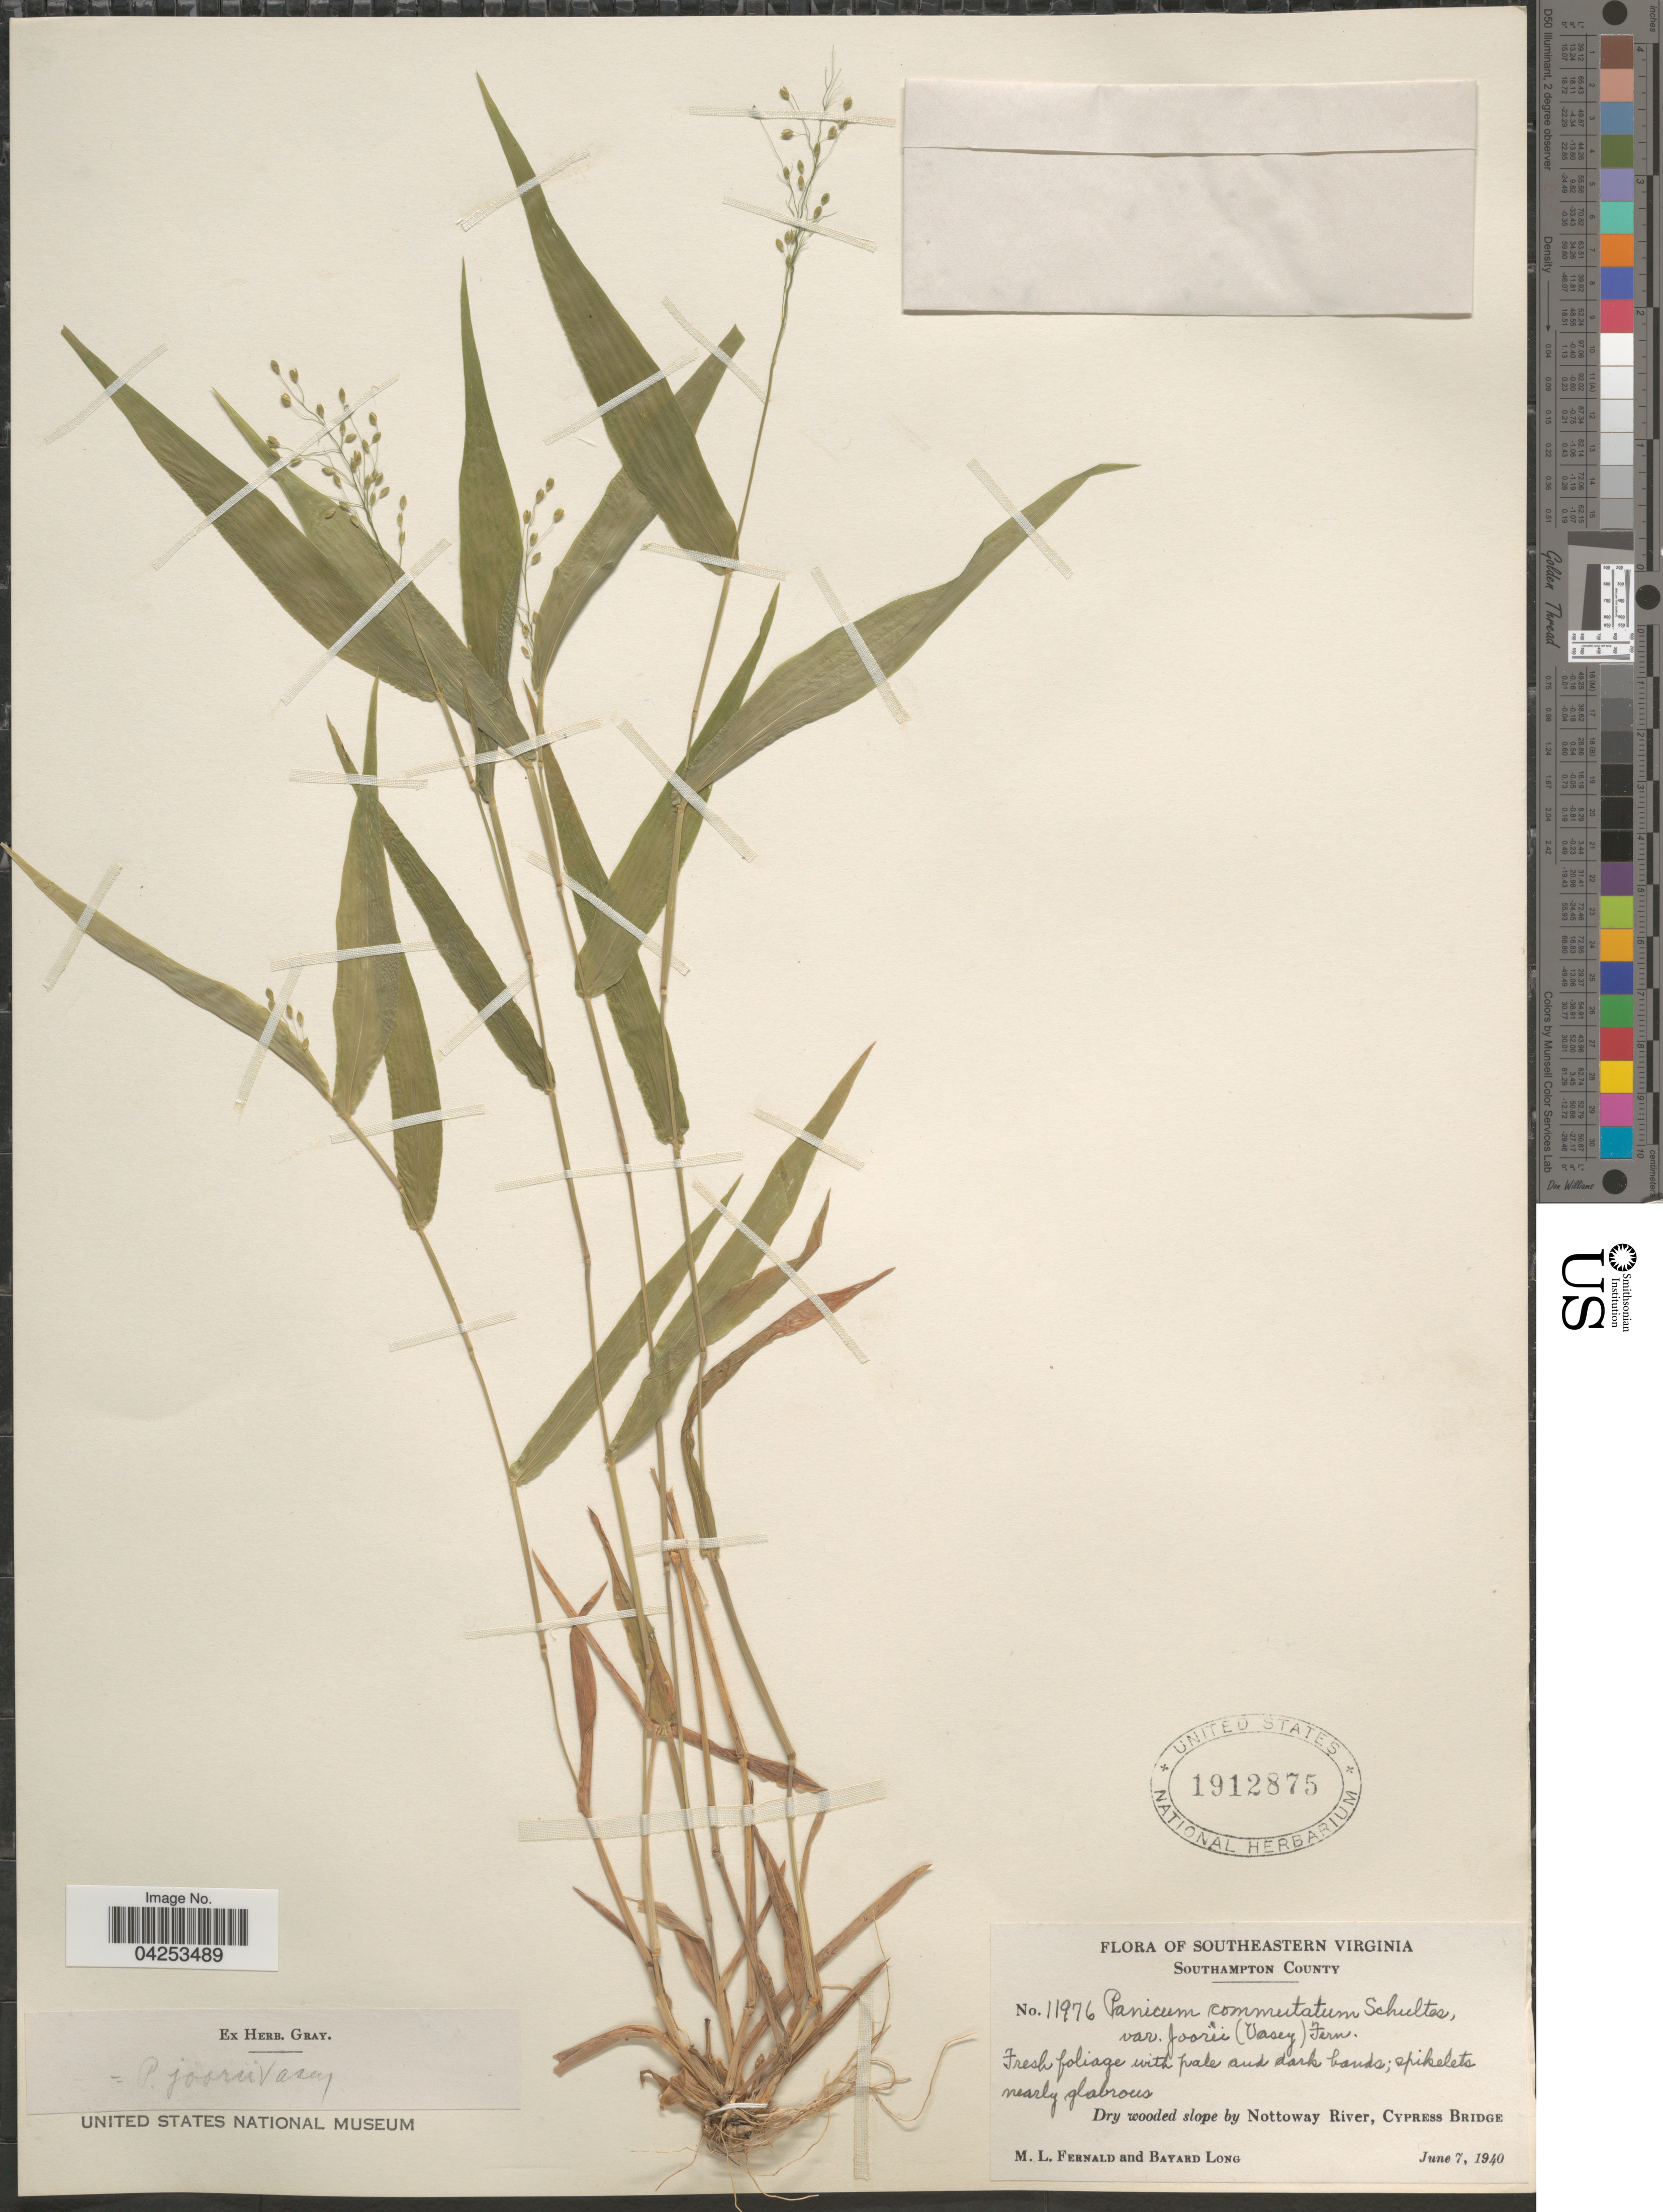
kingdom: Plantae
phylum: Tracheophyta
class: Liliopsida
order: Poales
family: Poaceae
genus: Dichanthelium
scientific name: Dichanthelium commutatum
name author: (Schult.) Gould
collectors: M. L. Fernald & B. Long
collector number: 11976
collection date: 1940-06-07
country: United States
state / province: Virginia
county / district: Southampton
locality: Southeastern Virginia. Southampton County. Dry wooded slope by Nottoway River, Cypress Bridge.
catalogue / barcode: US 1912875